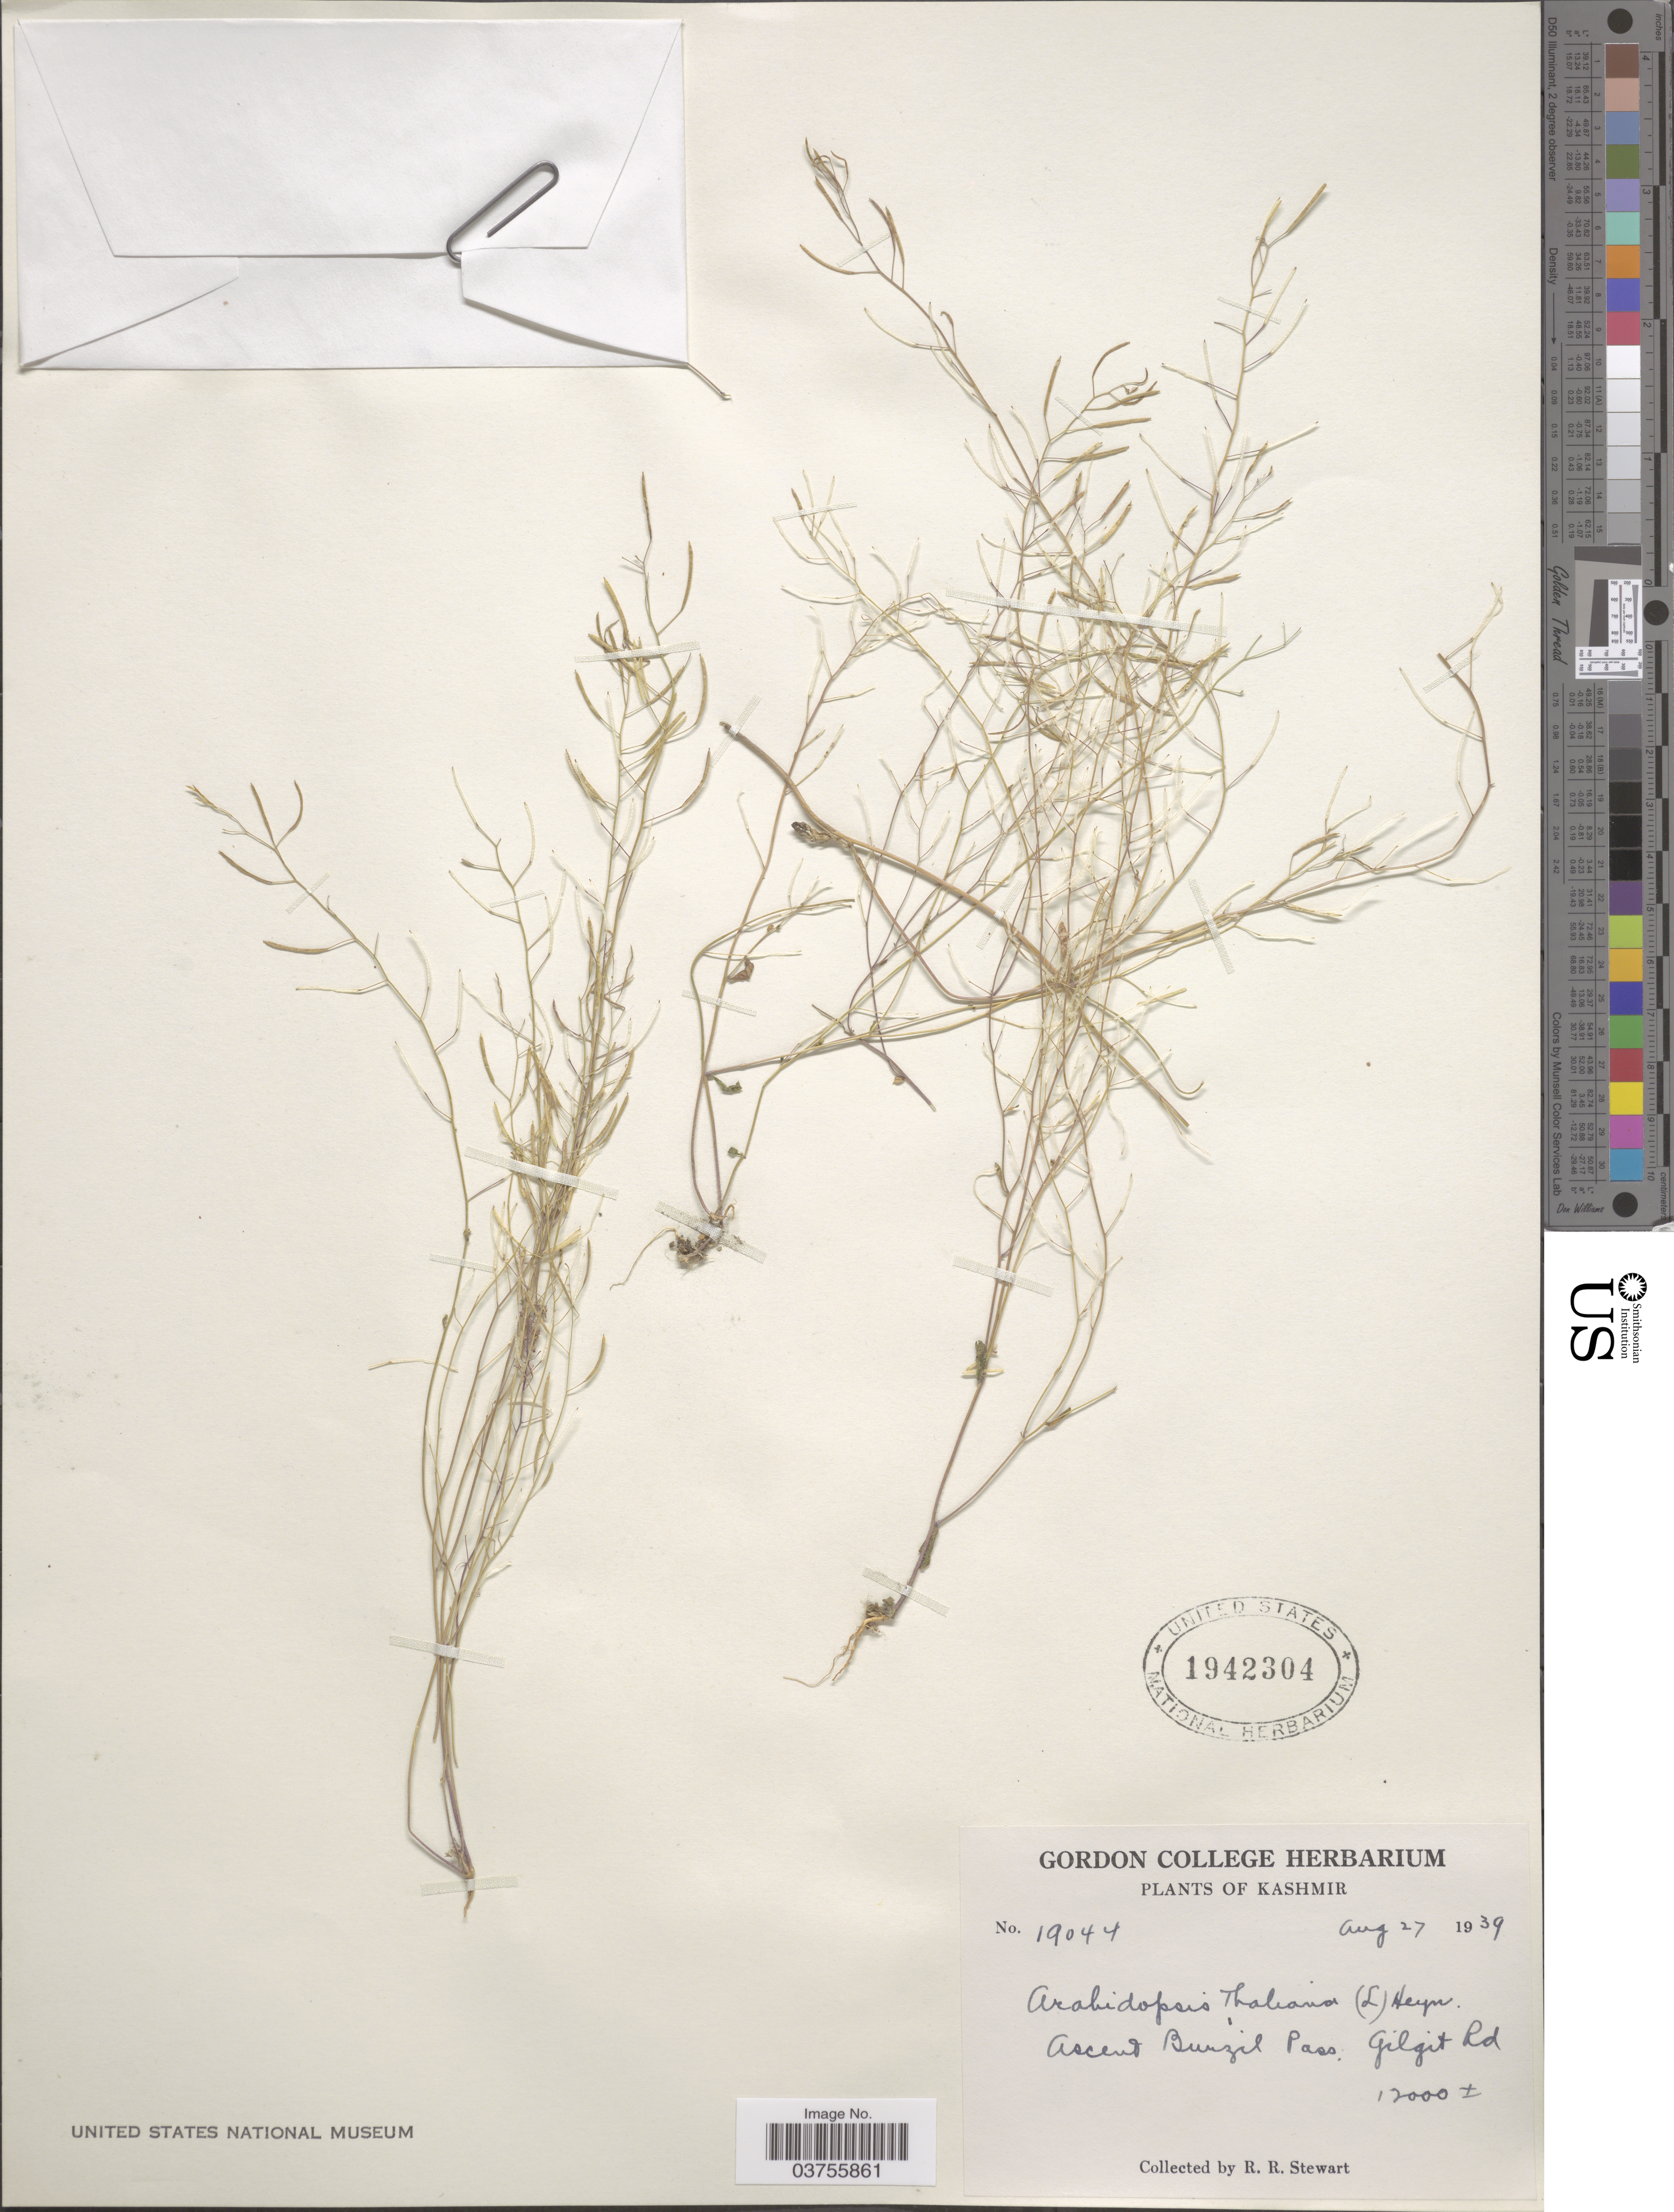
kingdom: Plantae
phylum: Tracheophyta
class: Magnoliopsida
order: Brassicales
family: Brassicaceae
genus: Arabidopsis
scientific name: Arabidopsis thaliana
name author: (L.) Heynh.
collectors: R. Stewart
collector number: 19044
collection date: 1939-08-27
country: Pakistan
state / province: Gilgit-Baltistan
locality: Kashmir. Ascend Burzil Pass, Gilgit Rd.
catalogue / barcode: US 1942304